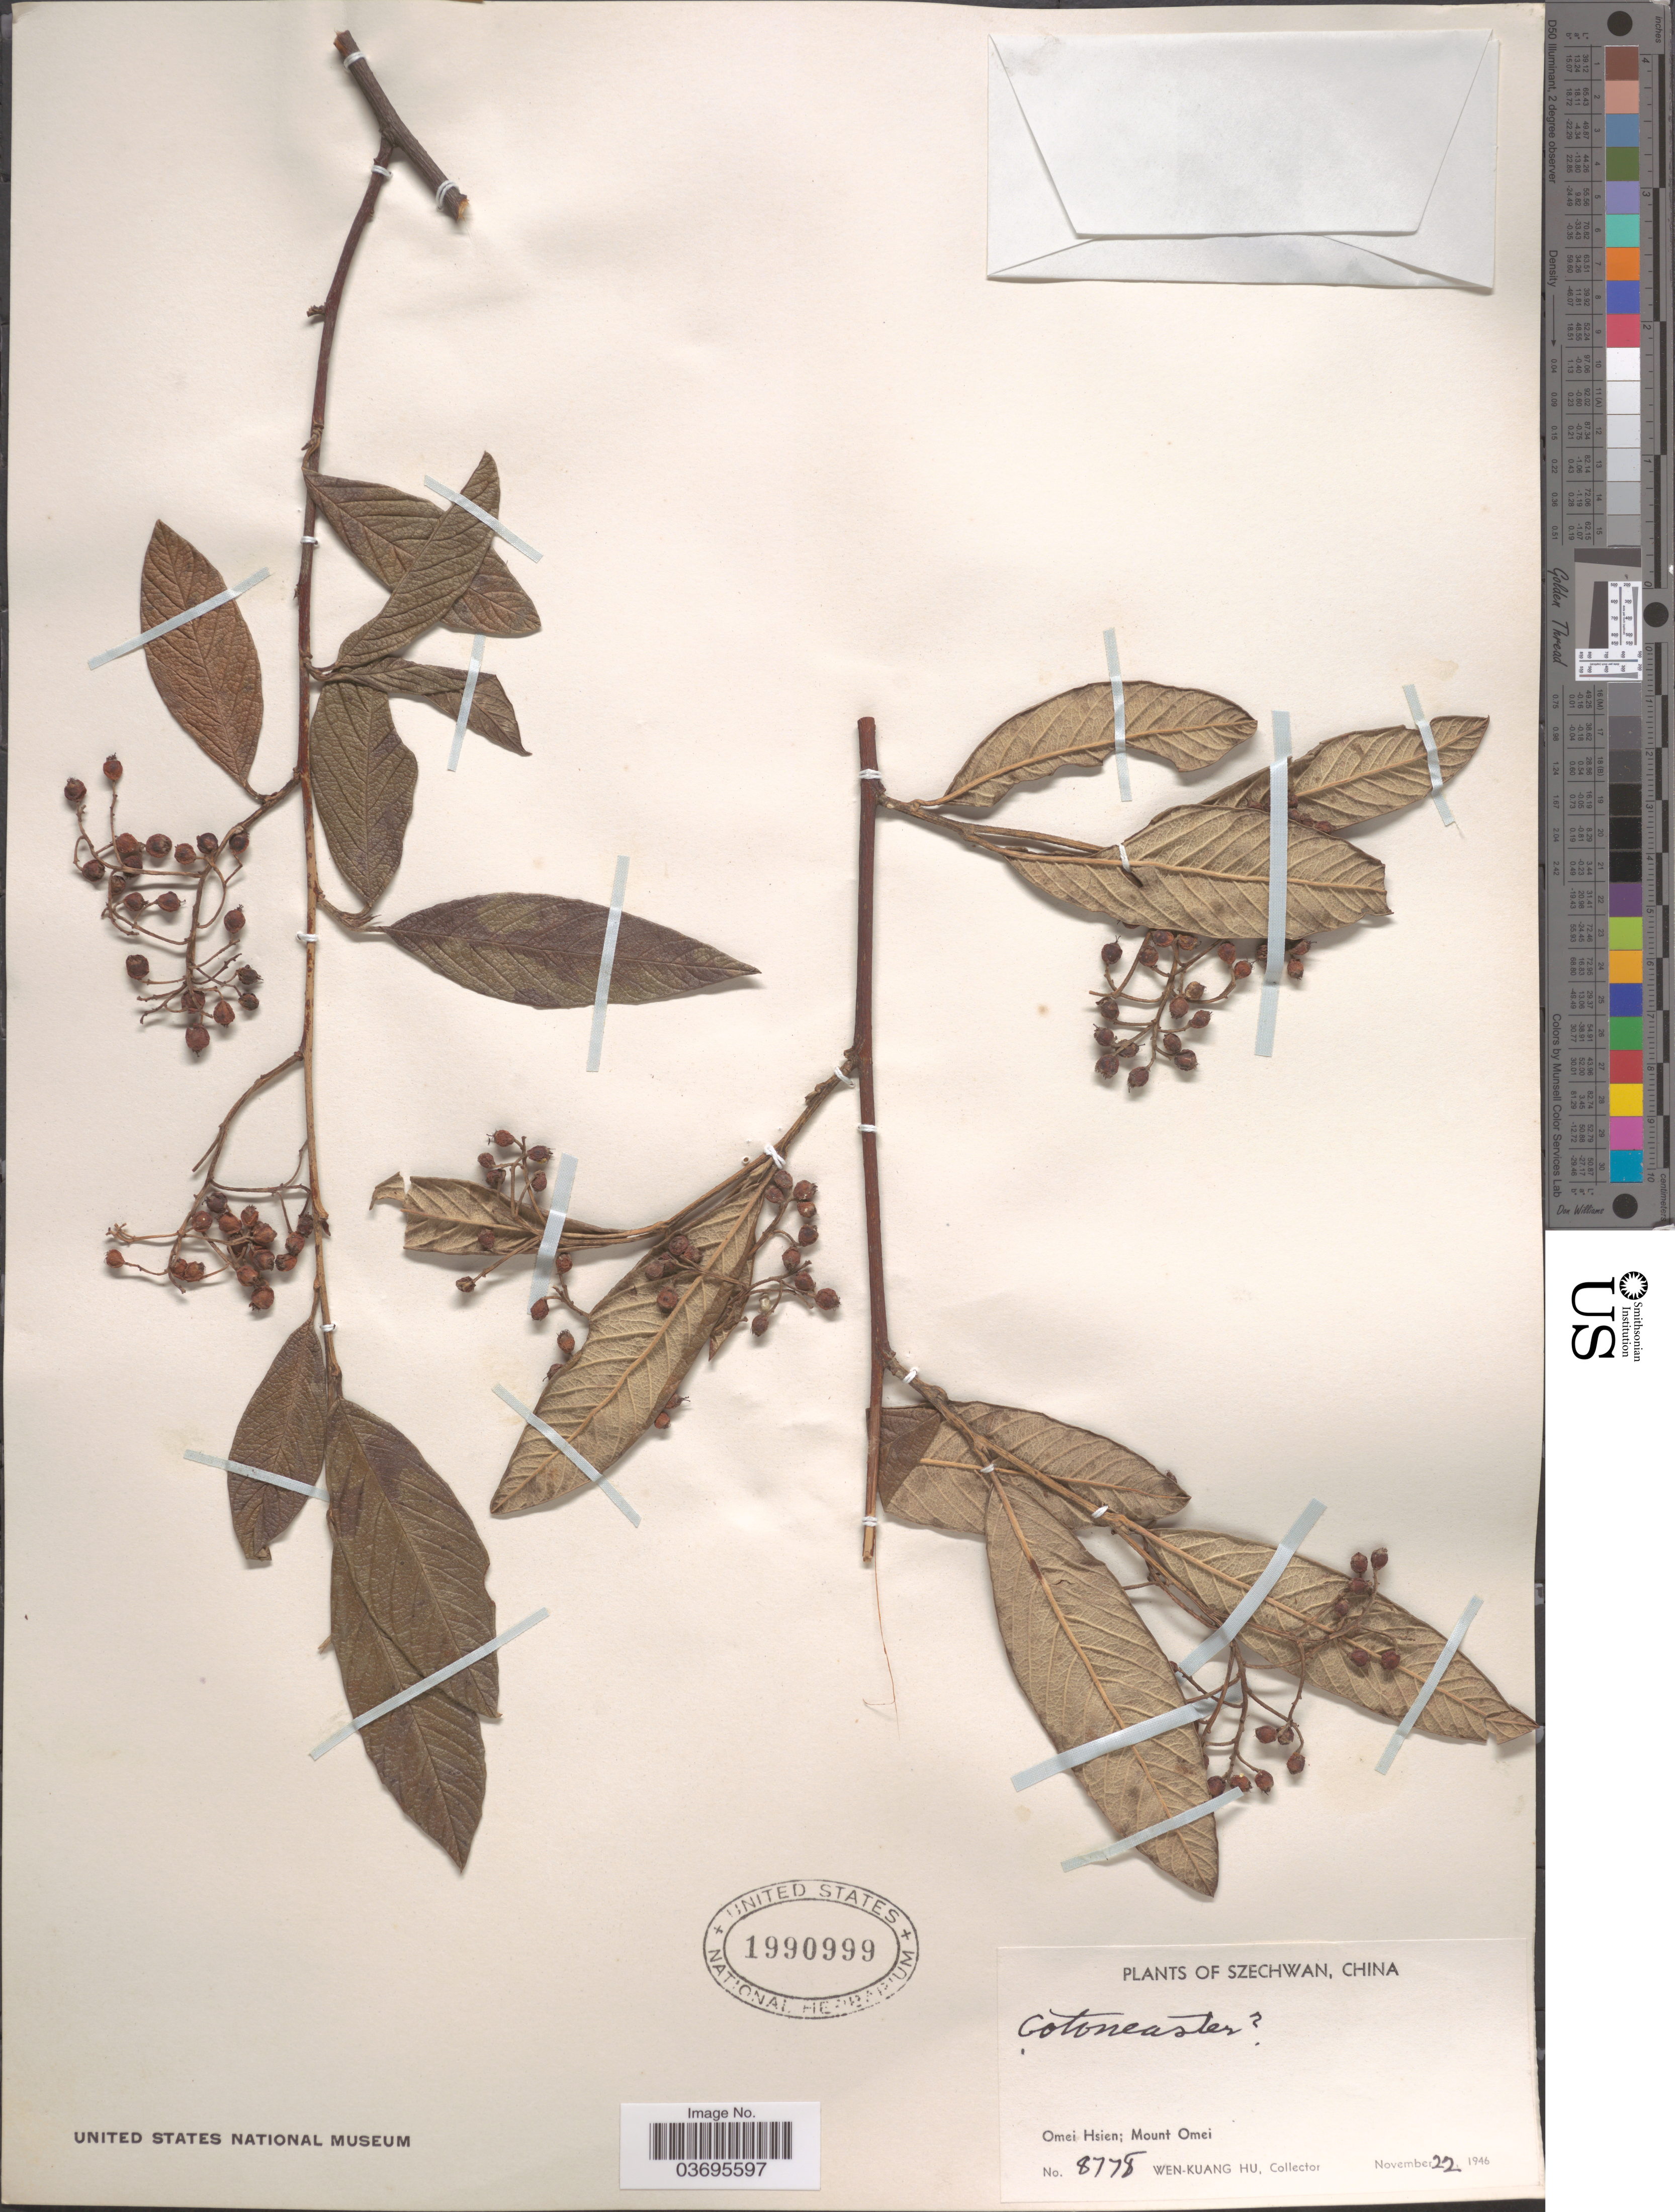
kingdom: Plantae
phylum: Tracheophyta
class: Magnoliopsida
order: Rosales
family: Rosaceae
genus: Cotoneaster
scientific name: Cotoneaster sp.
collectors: W. K. Hu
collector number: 8778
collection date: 1946-11-22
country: China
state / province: Sichuan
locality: Szechwan. Omei Hsien; Mount Omei.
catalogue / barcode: US 1990999